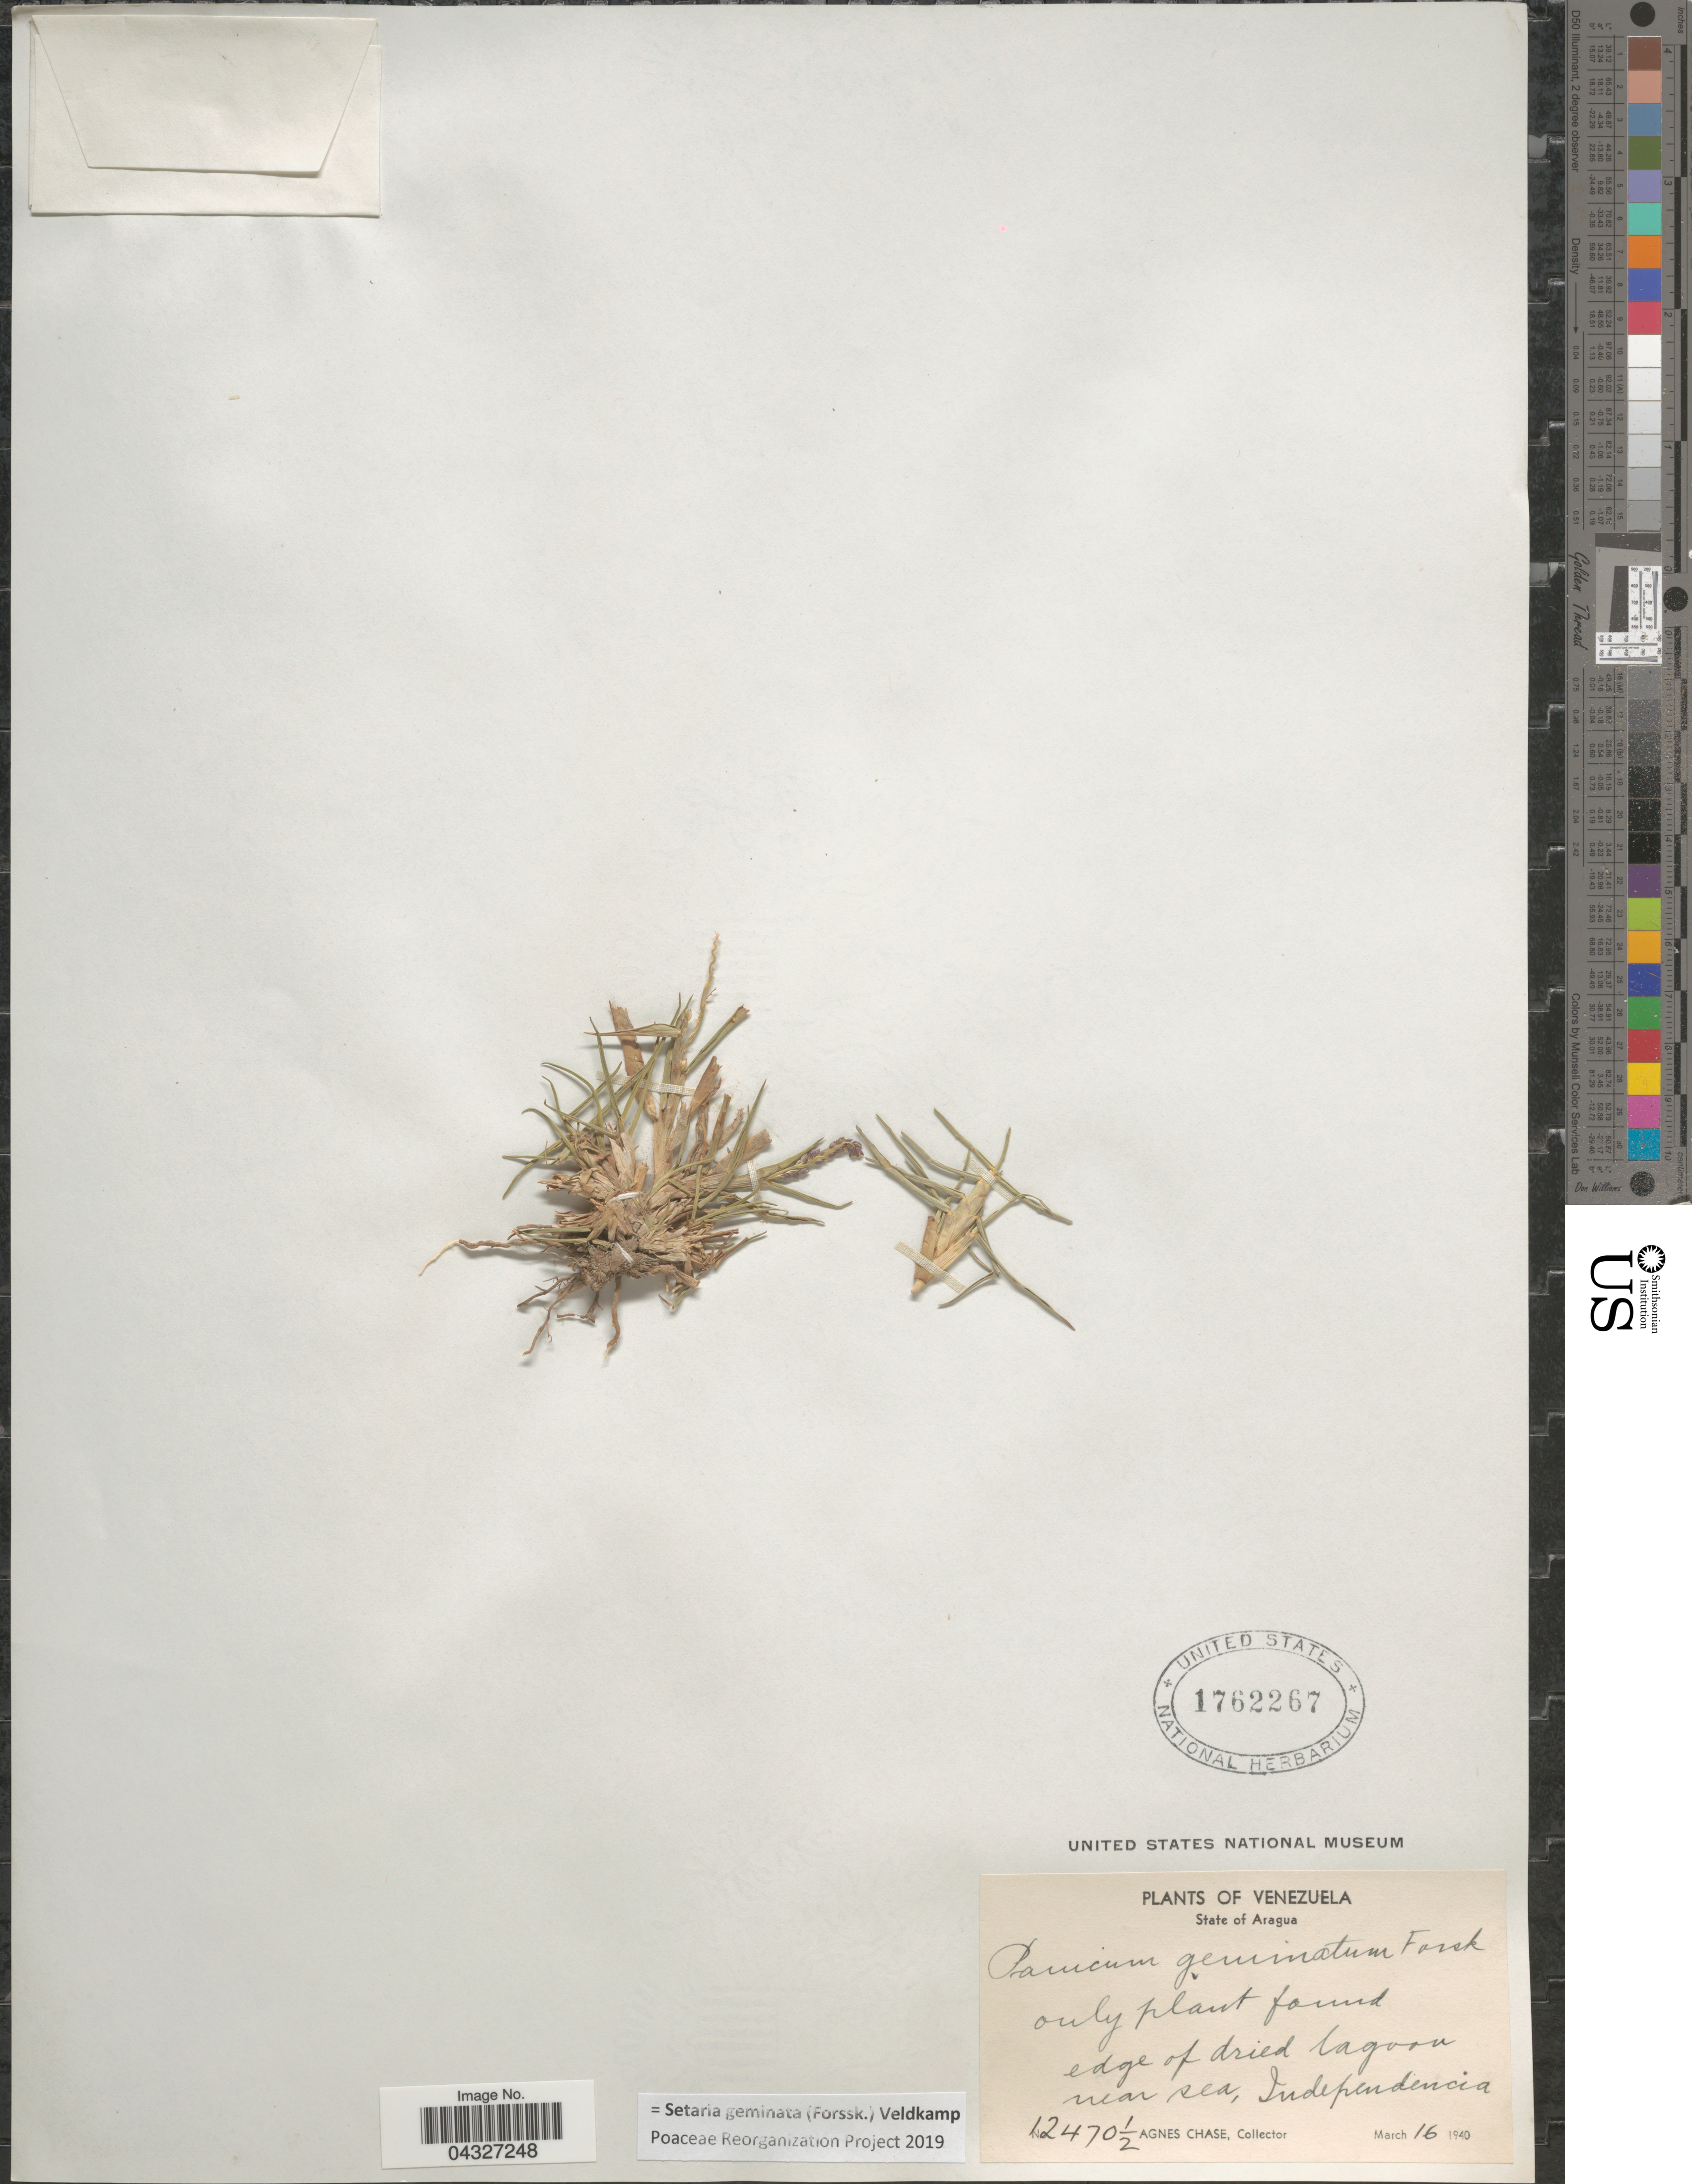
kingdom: Plantae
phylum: Tracheophyta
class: Liliopsida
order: Poales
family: Poaceae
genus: Setaria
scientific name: Setaria geminata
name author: (Forssk.) Veldkamp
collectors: A. Chase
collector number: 12470½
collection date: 1940-03-16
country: Venezuela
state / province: Aragua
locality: State of Aragua. Edge of dried lagoon near sea, Independencia.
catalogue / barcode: US 1762267